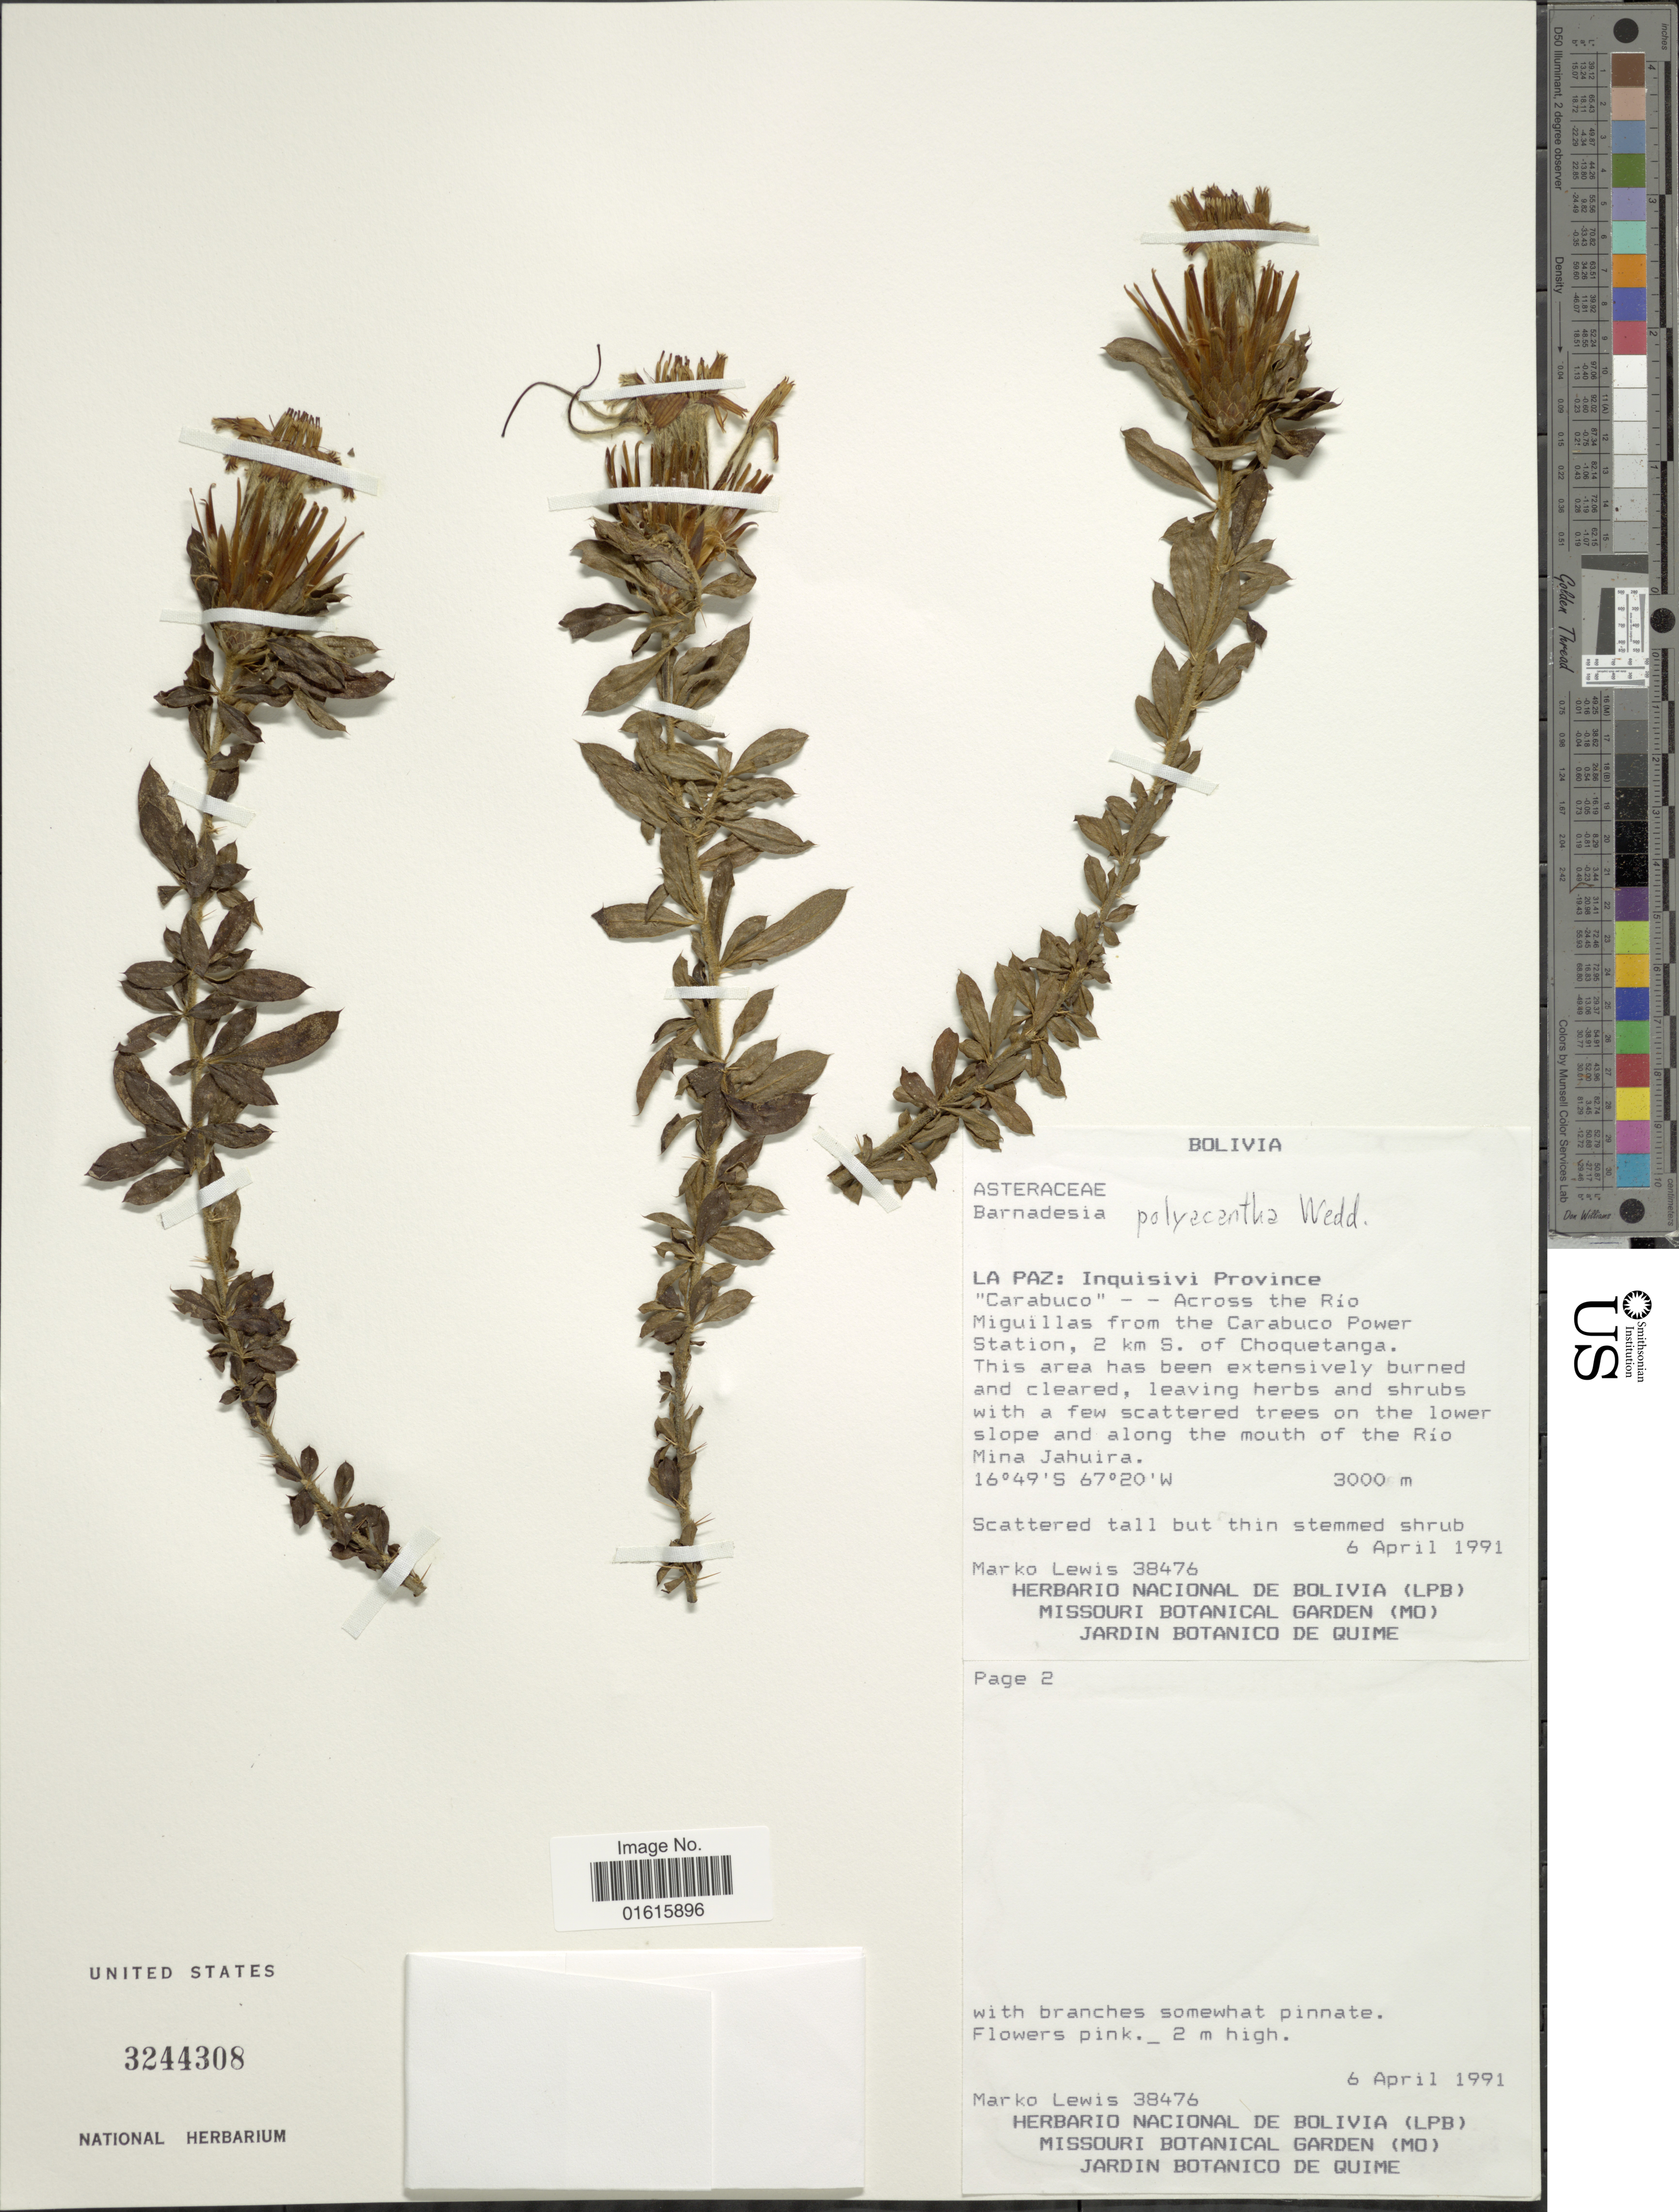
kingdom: Plantae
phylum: Tracheophyta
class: Magnoliopsida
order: Asterales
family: Asteraceae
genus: Barnadesia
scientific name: Barnadesia polyacantha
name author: Wedd.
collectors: M. A. Lewis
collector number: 38476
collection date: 1991-04-06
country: Bolivia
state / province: La Paz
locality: Inquisivi Province "Carabuco" Across the Rio Miguillas from the Carabuco Power Station, 2 km S of Choquetanga. The area has been extensively burned and cleared, leaving herbs and shrubs with a few scattered trees on the lower slope and along the mouth of the Rio Mina Jahuira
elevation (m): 3000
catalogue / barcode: US 3244308